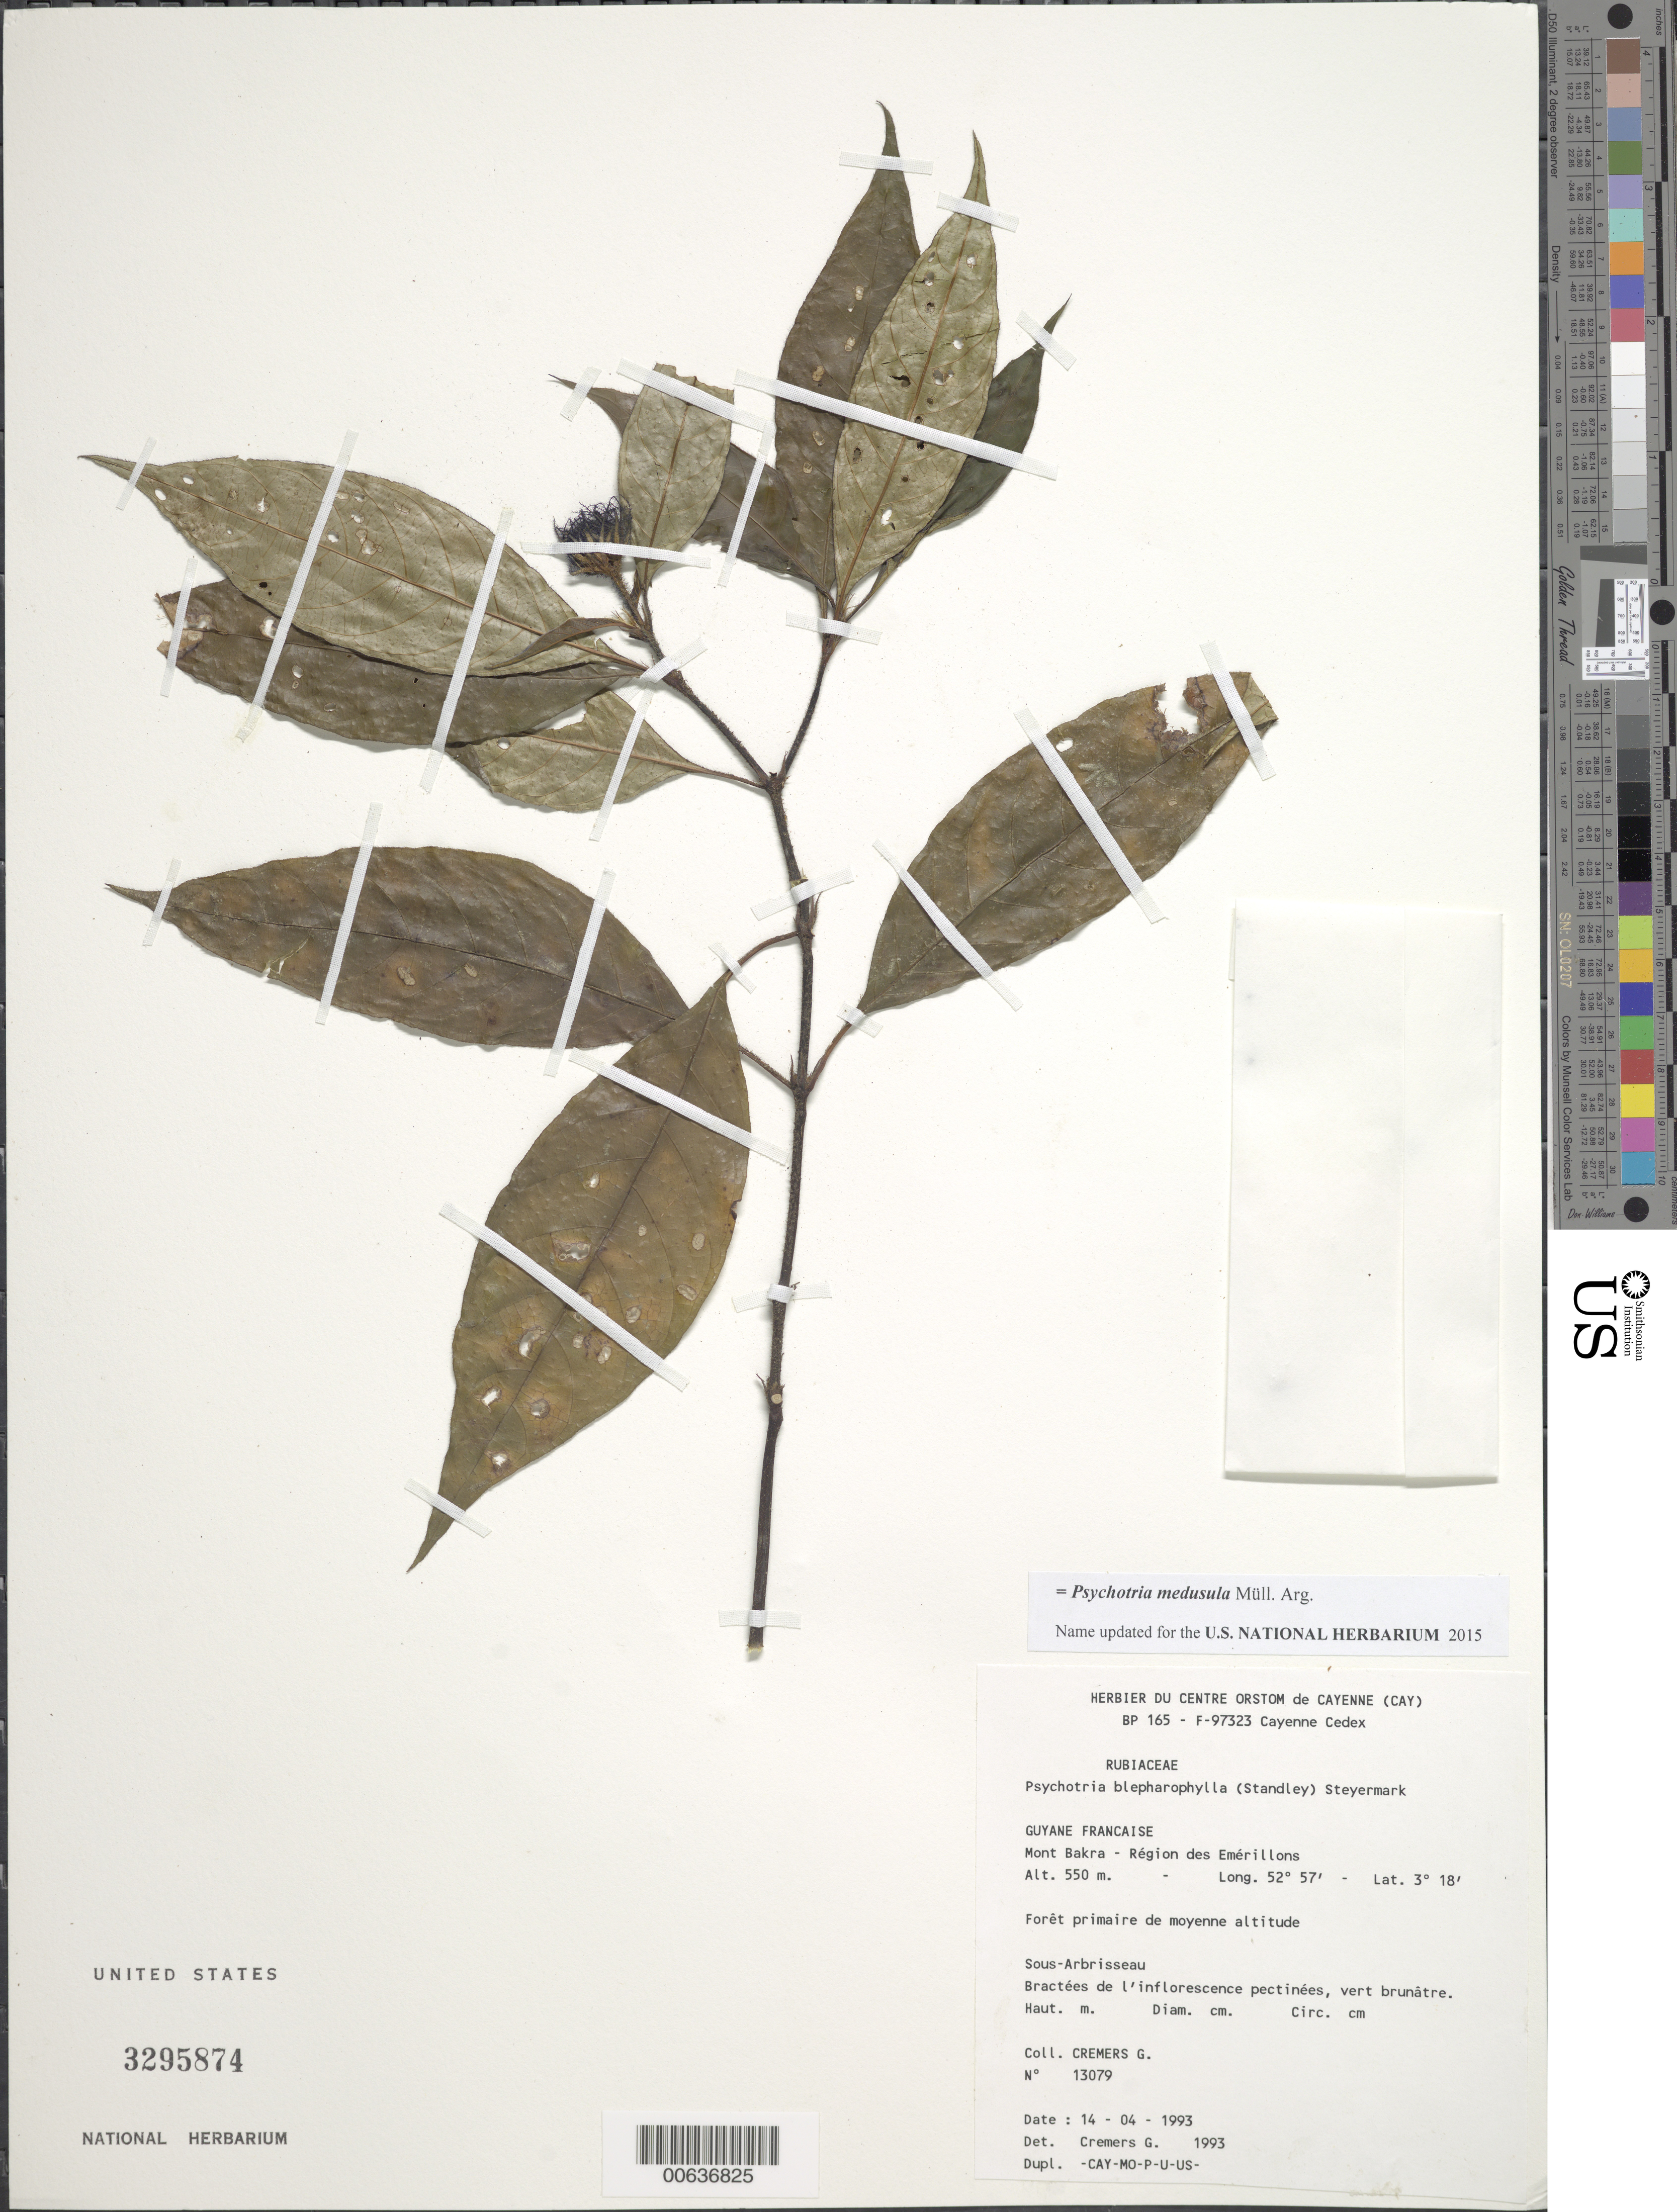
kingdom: Plantae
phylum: Tracheophyta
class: Magnoliopsida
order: Gentianales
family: Rubiaceae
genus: Palicourea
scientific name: Palicourea glabra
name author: (Aubl.) Delprete & J.H. Kirkbr.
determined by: Kirkbride, J. H., Jr.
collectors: G. Cremers & J.-J. de Granville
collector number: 13079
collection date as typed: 14-Apr-93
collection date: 1993-04-14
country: French Guiana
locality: Mont Bakra, région des Emérillons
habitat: Forêt primaire de moyenne altitude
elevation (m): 550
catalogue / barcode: US 3295874